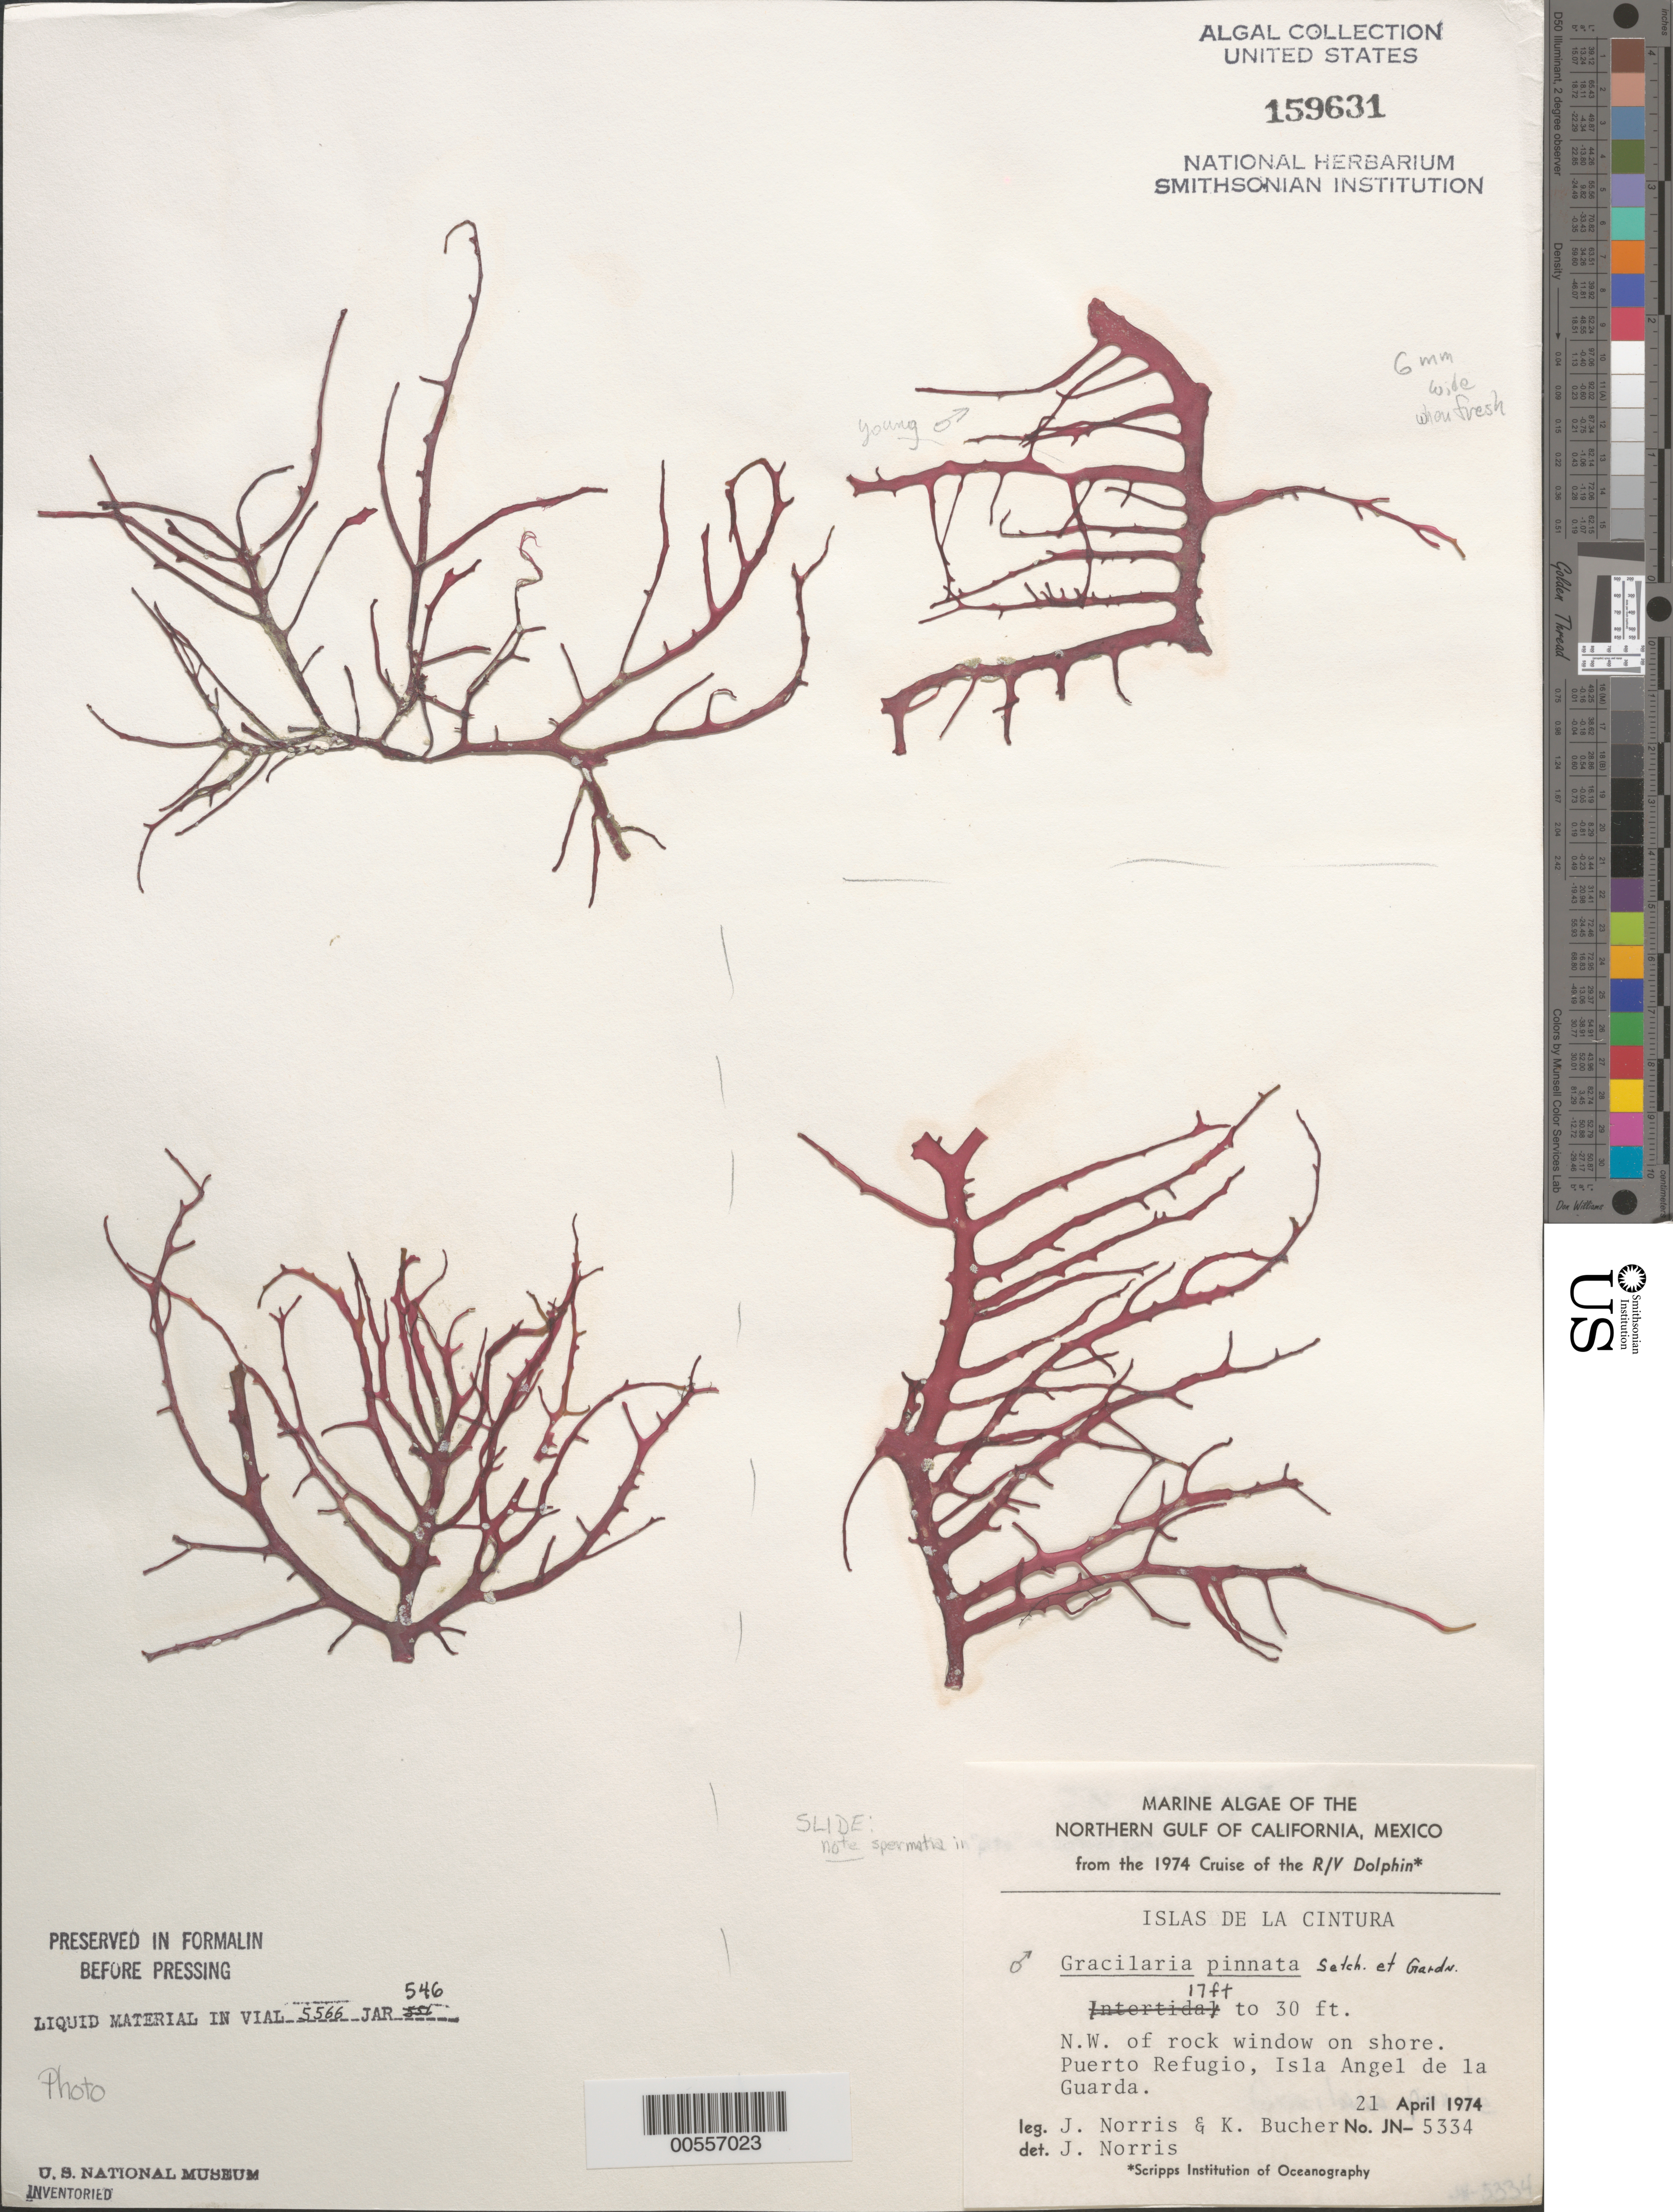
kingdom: Plantae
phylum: Rhodophyta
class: Florideophyceae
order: Gracilariales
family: Gracilariaceae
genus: Gracilaria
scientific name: Gracilaria pinnata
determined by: Norris, James N.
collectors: J. N. Norris & K. E. Bucher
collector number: JN-5334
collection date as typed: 21 Apr 1974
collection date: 1974-04-21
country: Mexico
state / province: Baja California Norte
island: Isla Angel de la Guarda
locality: Puerto Refugio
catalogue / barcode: US 159631